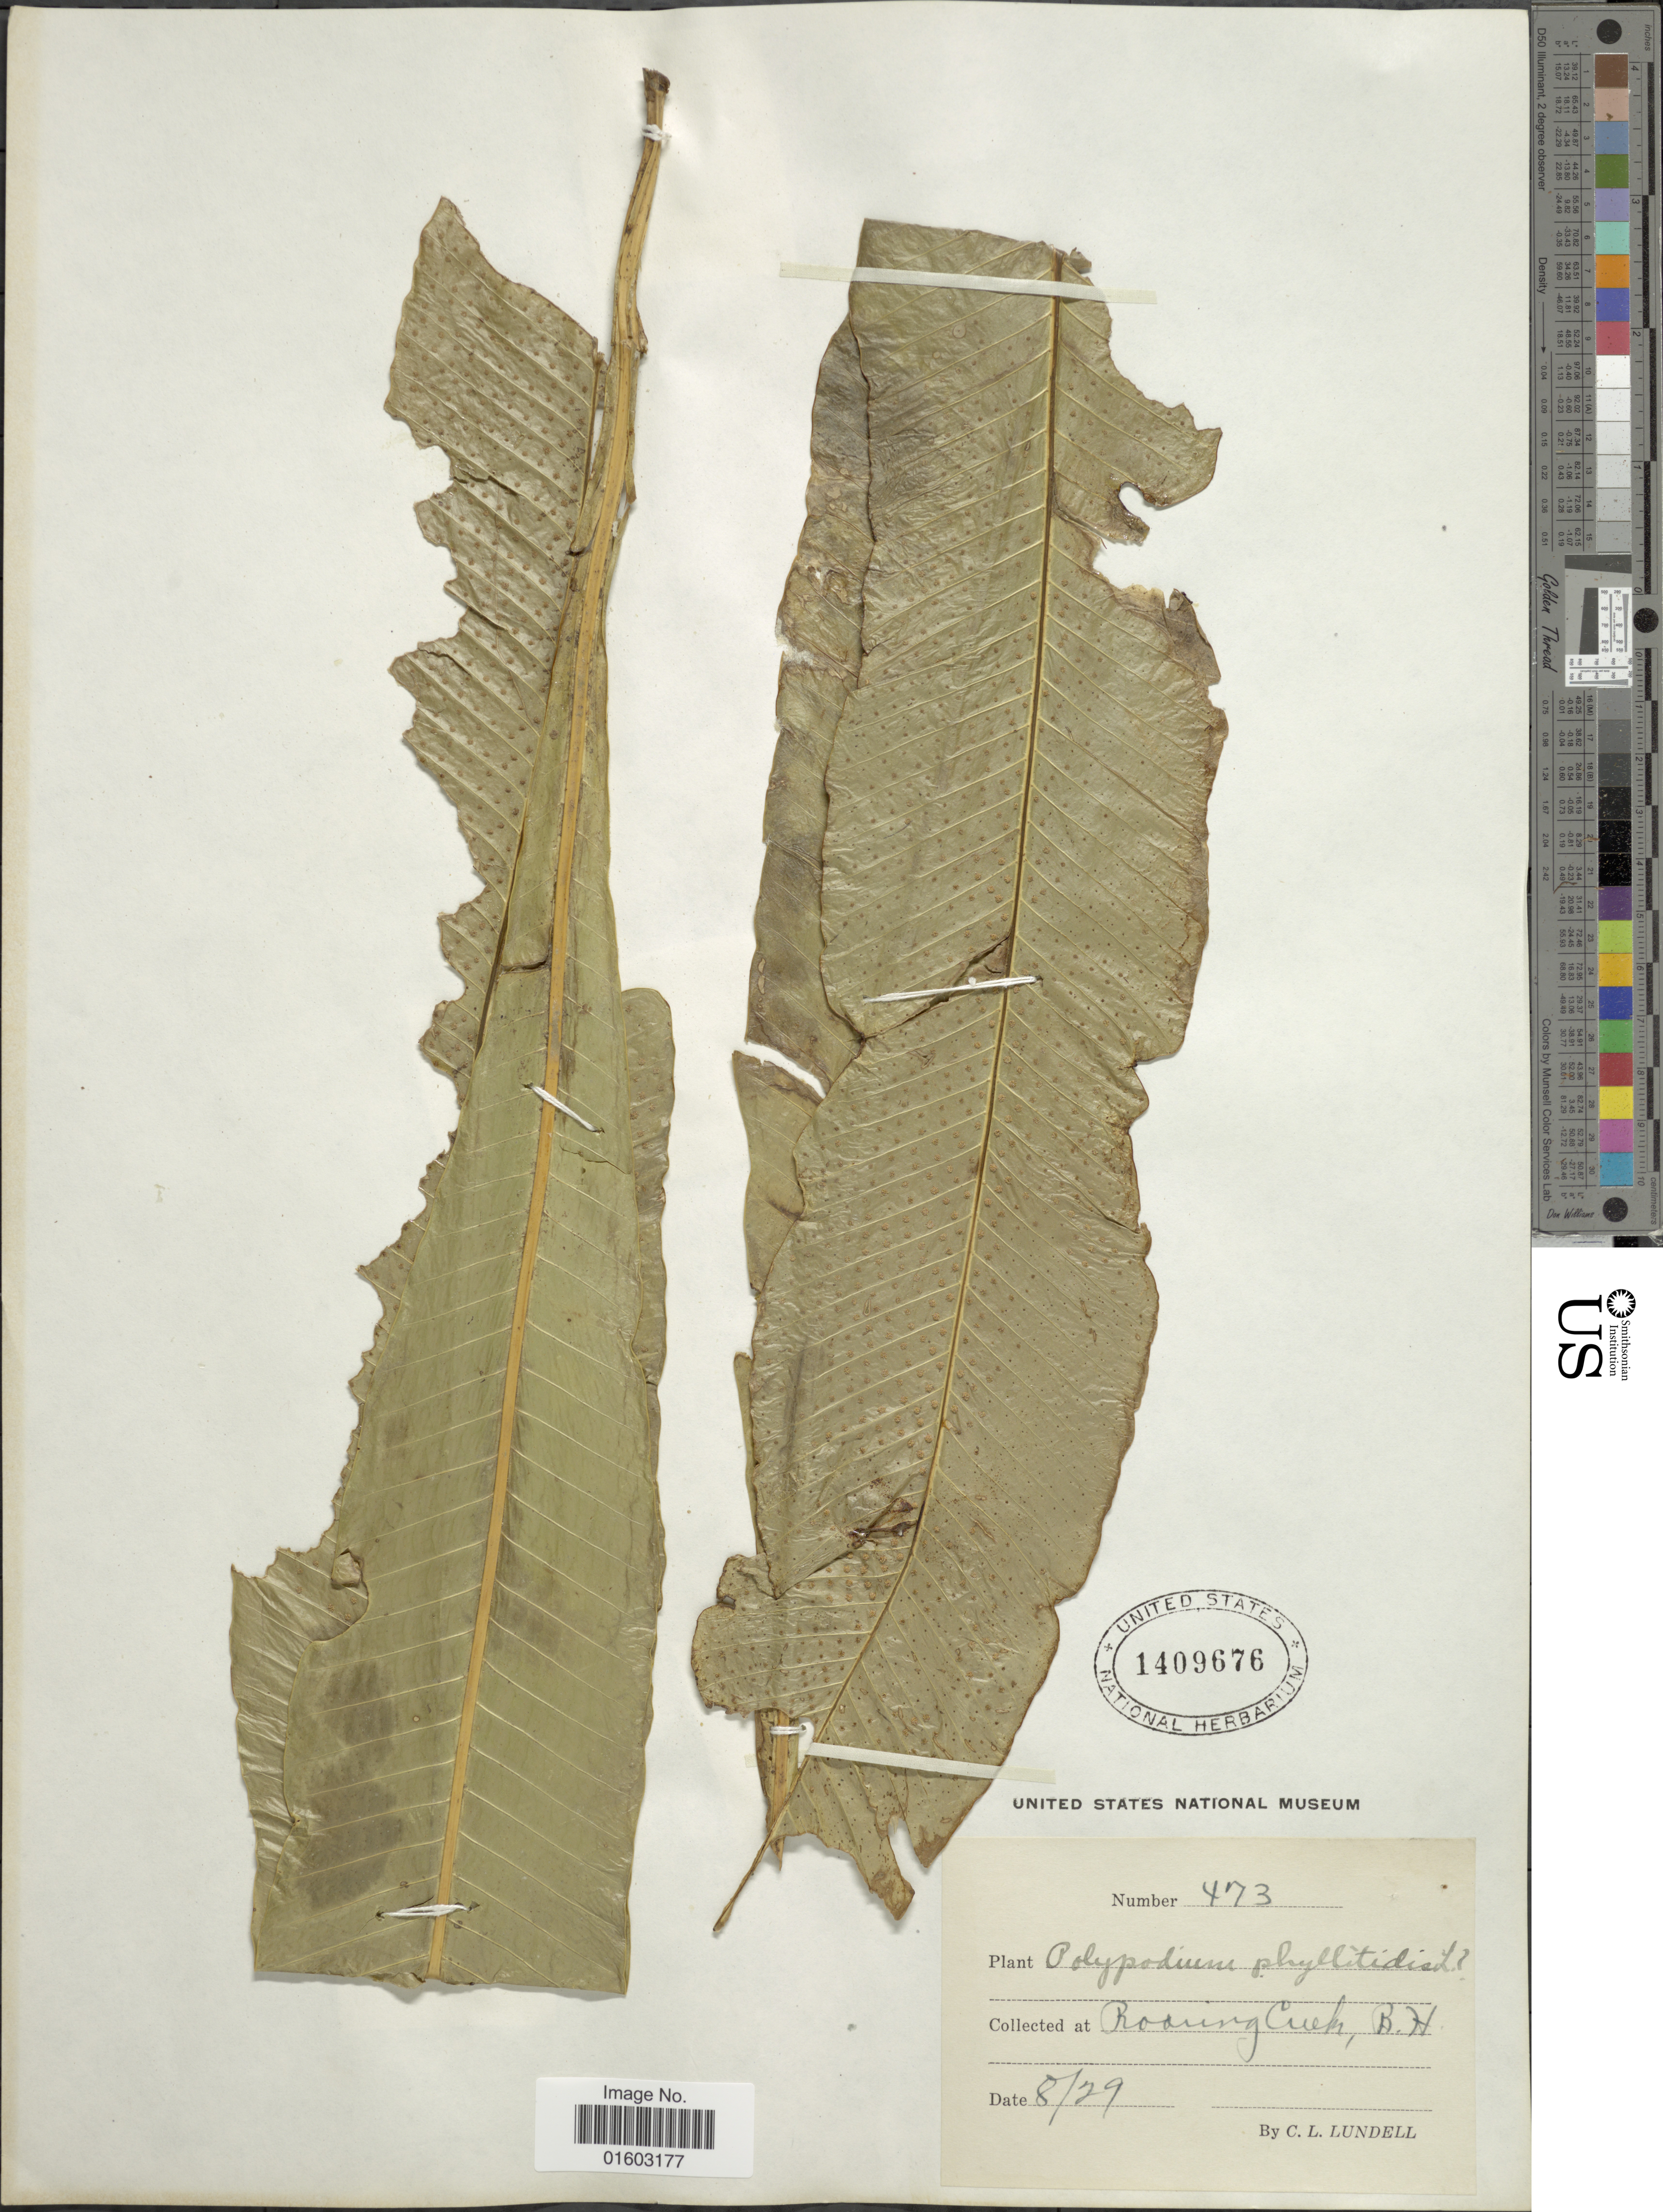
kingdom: Plantae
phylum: Tracheophyta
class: Polypodiopsida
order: Polypodiales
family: Polypodiaceae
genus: Campyloneurum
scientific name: Campyloneurum phyllitidis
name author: (L.) C. Presl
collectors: C. L. Lundell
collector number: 473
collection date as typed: Transcribed d/m/y: /8/29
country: Belize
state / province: Cayo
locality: Roaring Creek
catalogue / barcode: US 1409676